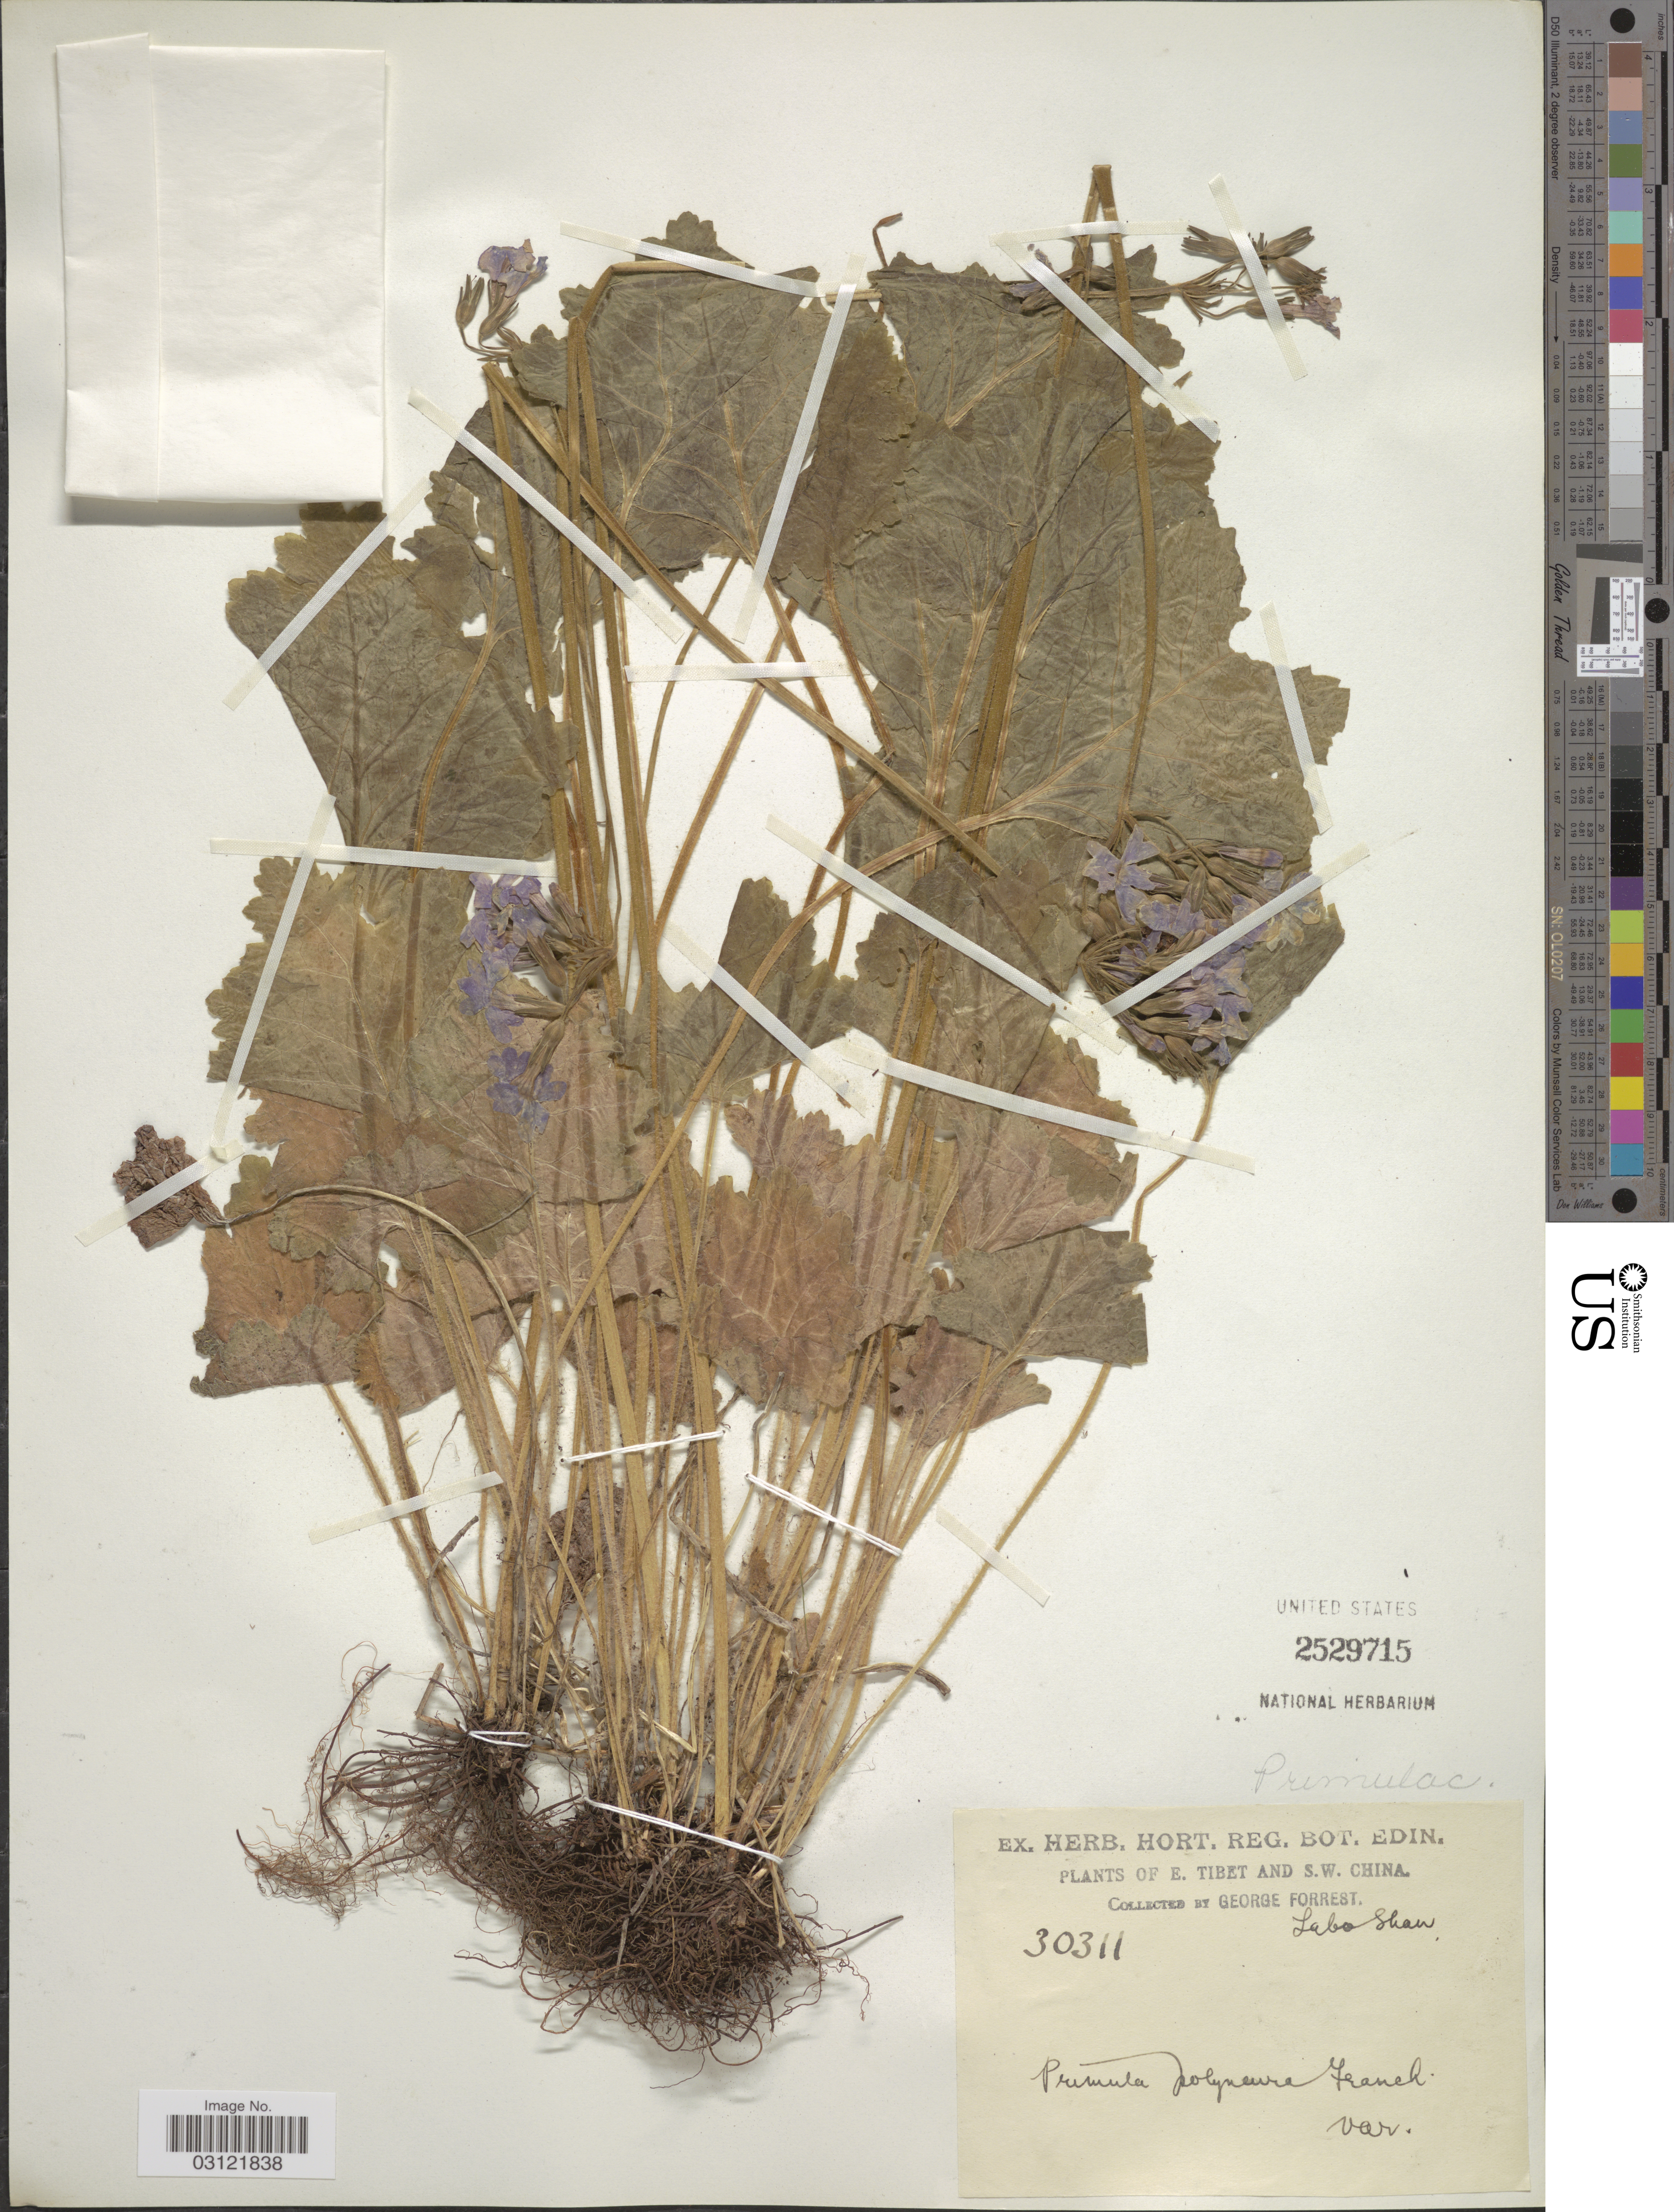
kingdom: Plantae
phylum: Tracheophyta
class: Magnoliopsida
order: Ericales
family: Primulaceae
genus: Primula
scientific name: Primula polyneura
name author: Franch.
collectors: G. Forrest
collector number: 30311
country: China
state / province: Xizang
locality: E. Tibet and S.W. China. Labo Shan.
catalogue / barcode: US 2529715